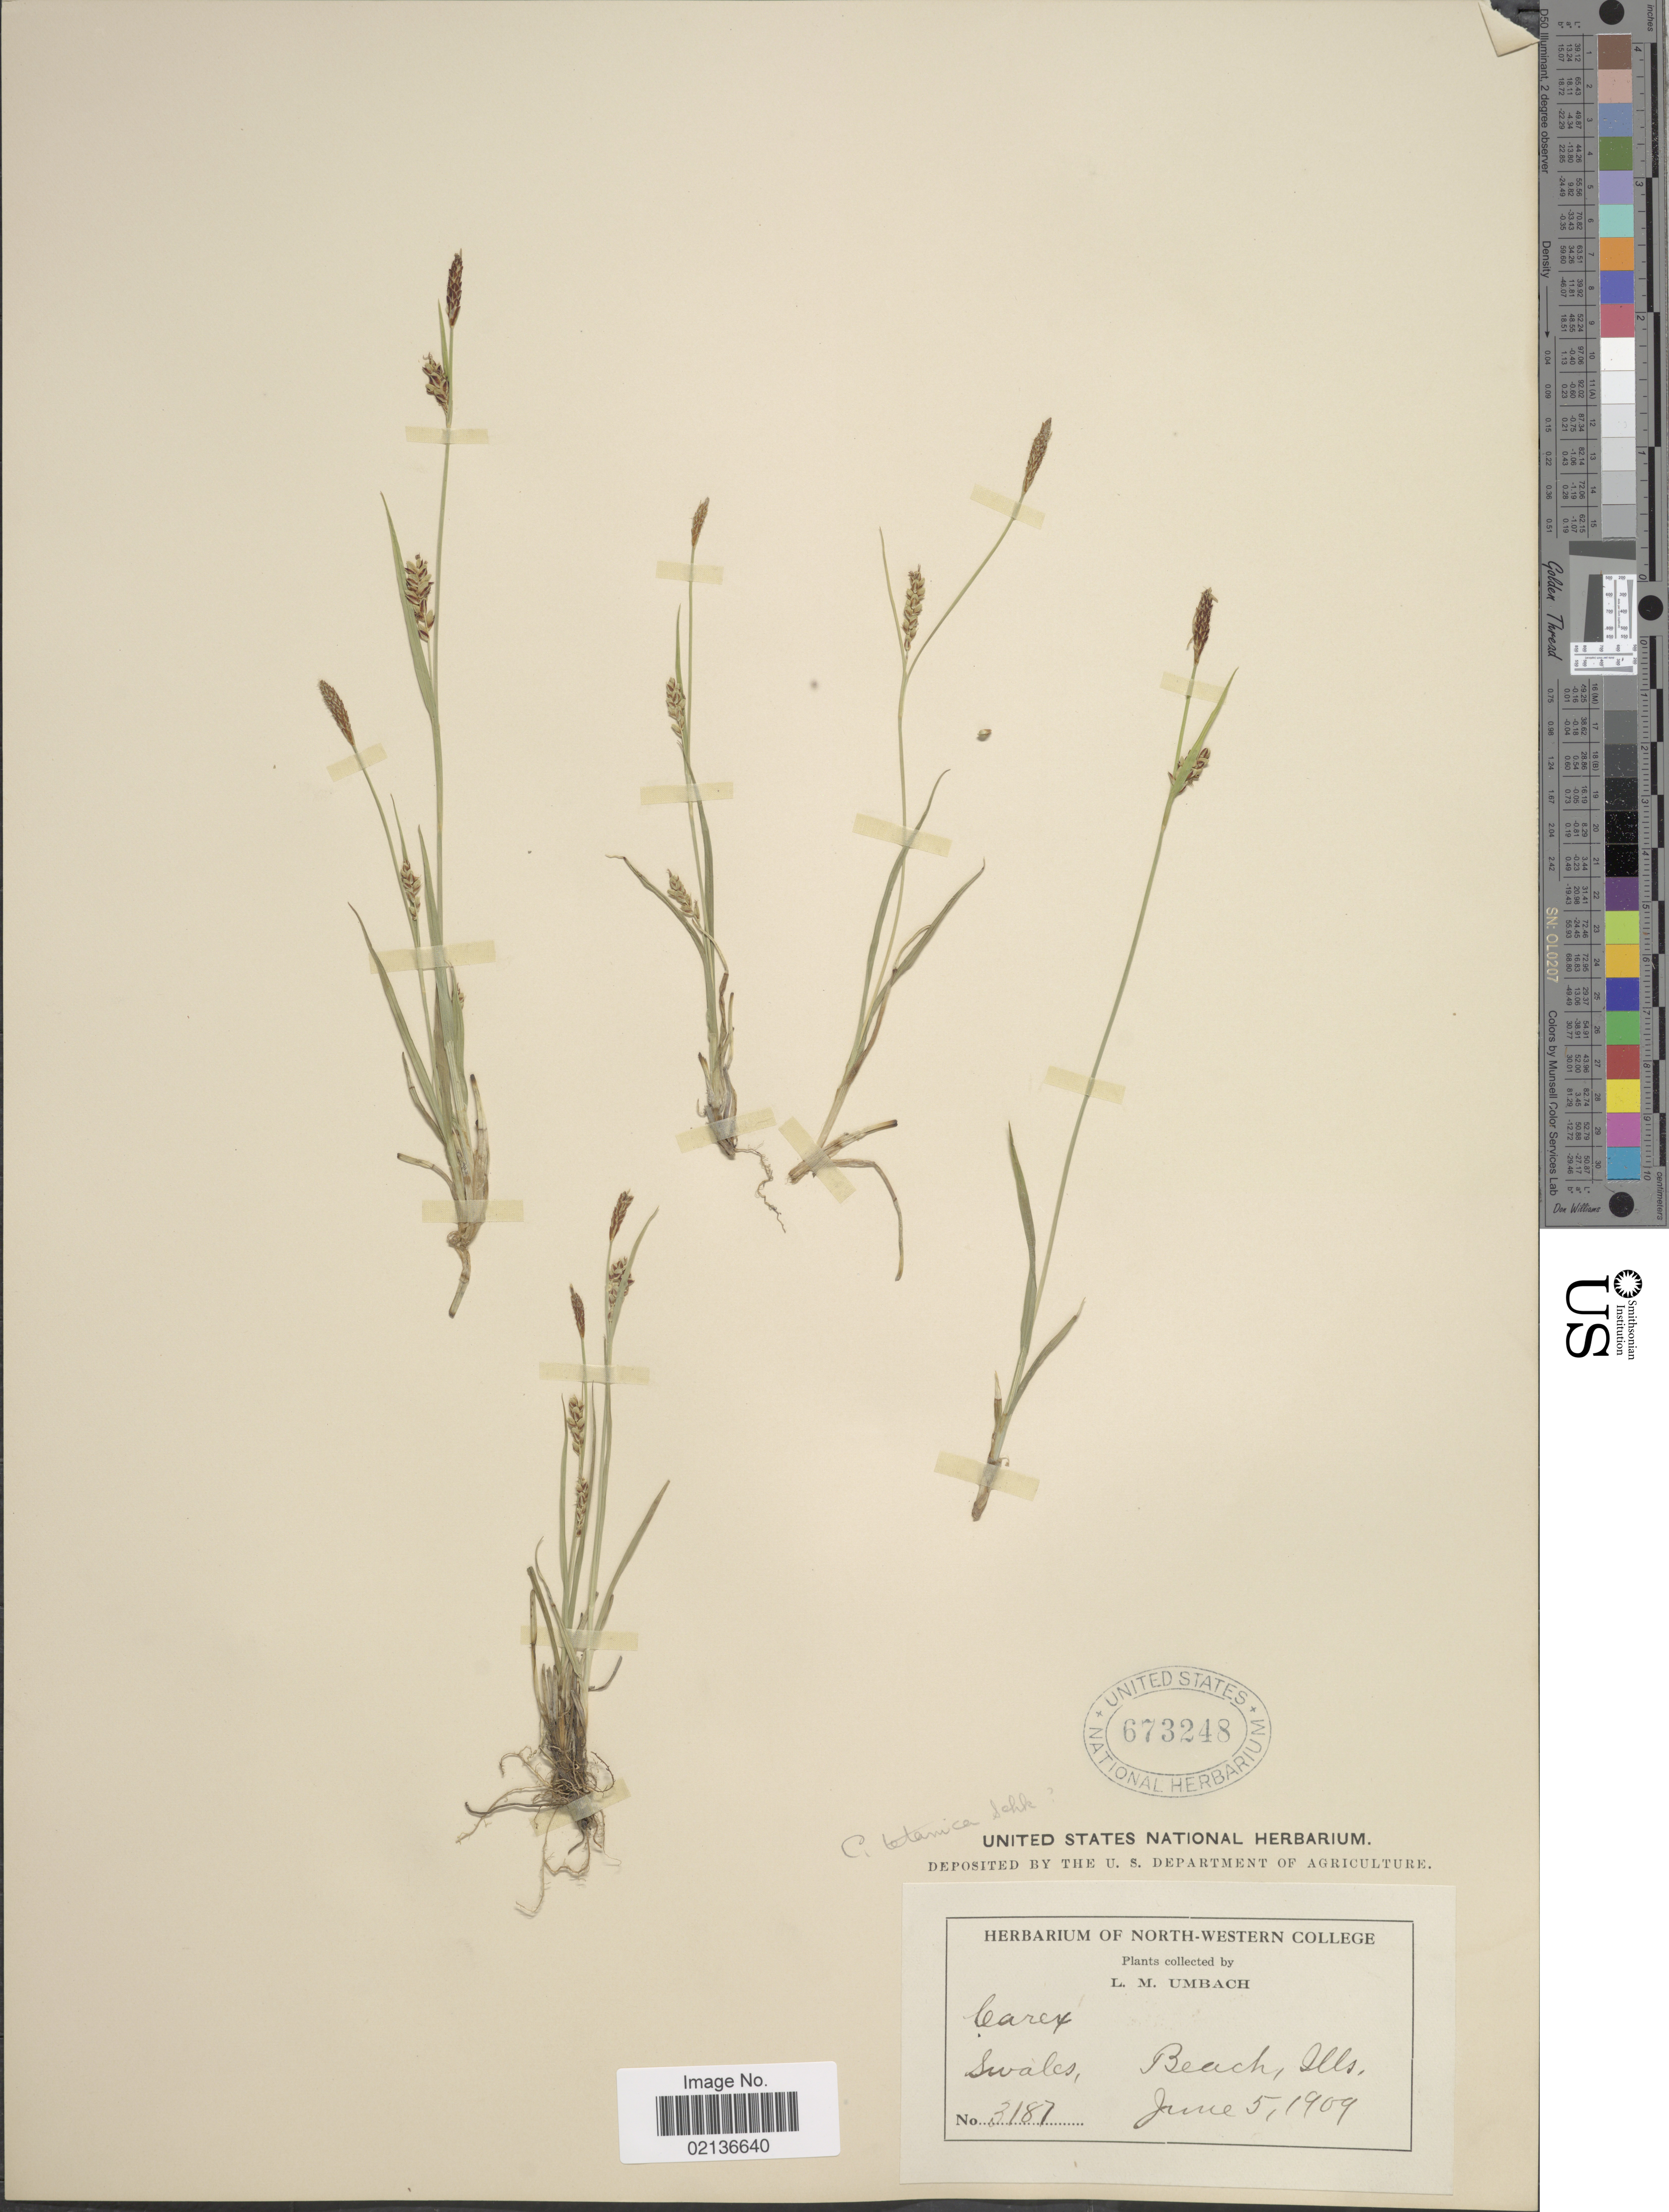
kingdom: Plantae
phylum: Tracheophyta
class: Liliopsida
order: Poales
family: Cyperaceae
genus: Carex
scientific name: Carex tetanica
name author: Schkuhr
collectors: L. M. Umbach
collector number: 3187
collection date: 1909-06-05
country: United States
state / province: Illinois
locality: Swales, Beach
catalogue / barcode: US 673248